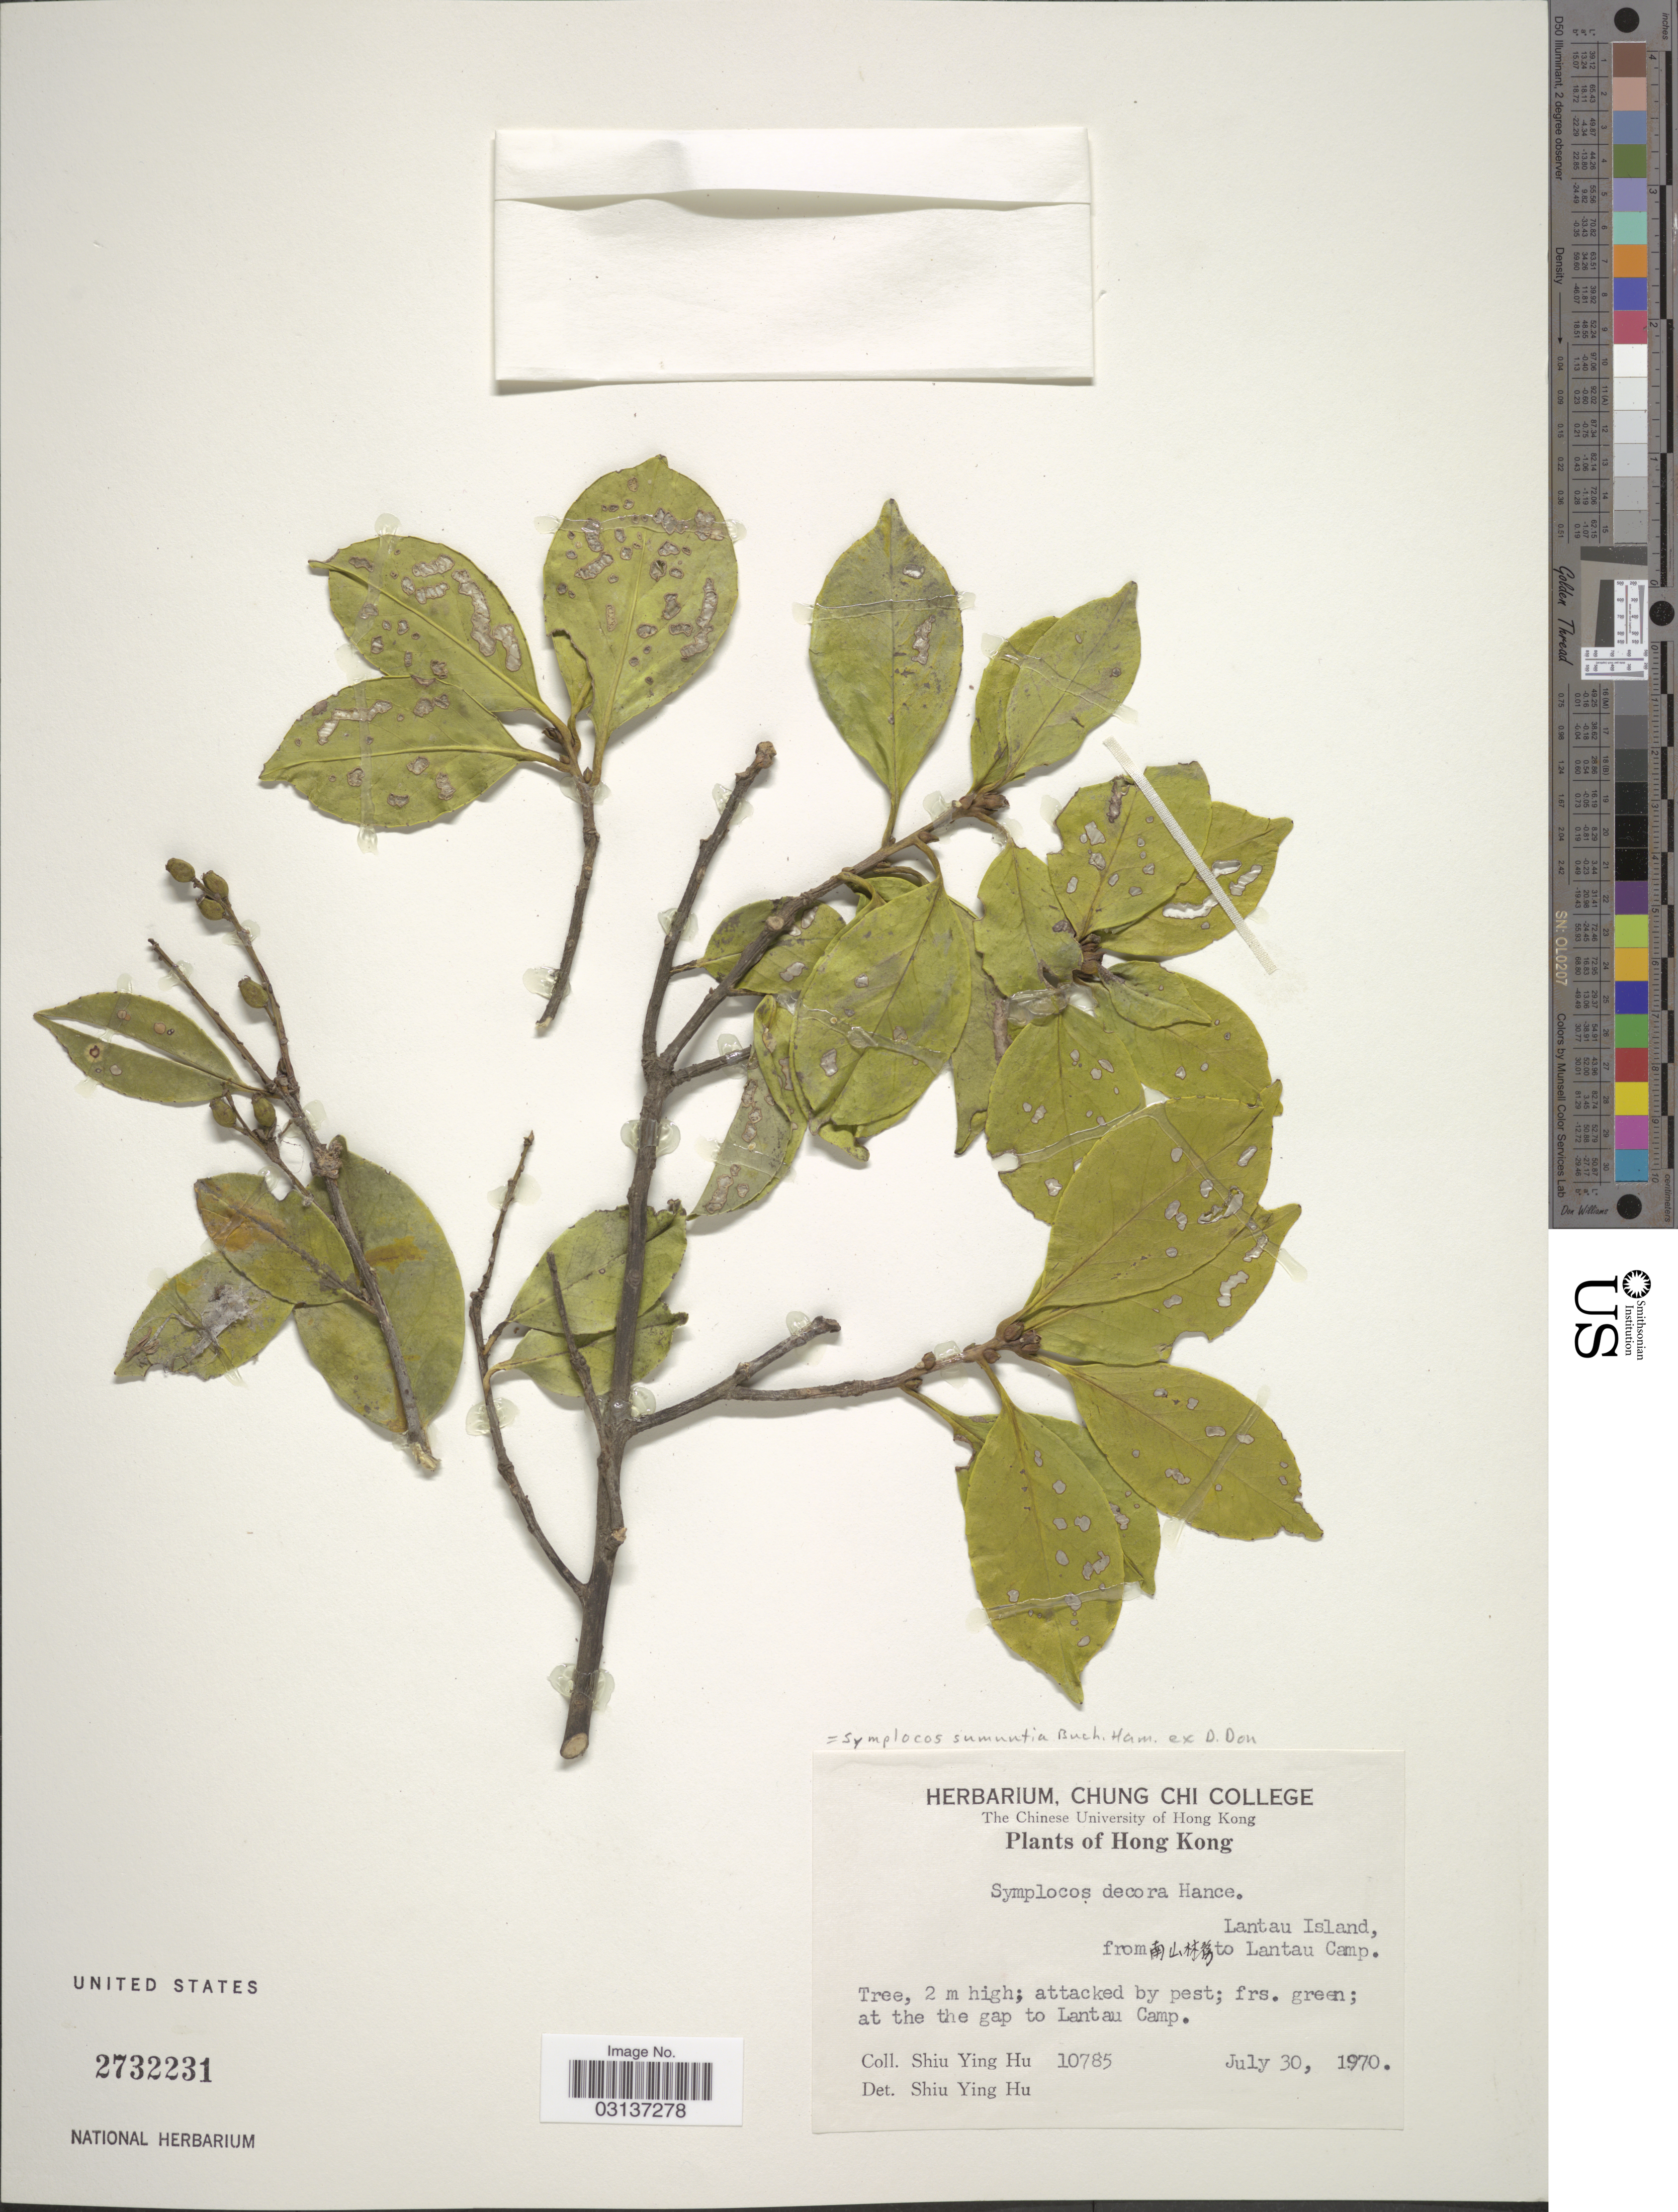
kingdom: Plantae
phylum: Tracheophyta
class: Magnoliopsida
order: Ericales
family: Symplocaceae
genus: Symplocos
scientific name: Symplocos sumuntia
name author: Buch.-Ham. ex D. Don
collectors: S. Y. Hu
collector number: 10785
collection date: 1970-07-30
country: China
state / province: Hong Kong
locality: LaauIsland, from to Lantau Camp. At the the gap to Lantau Camp.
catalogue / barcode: US 2732231